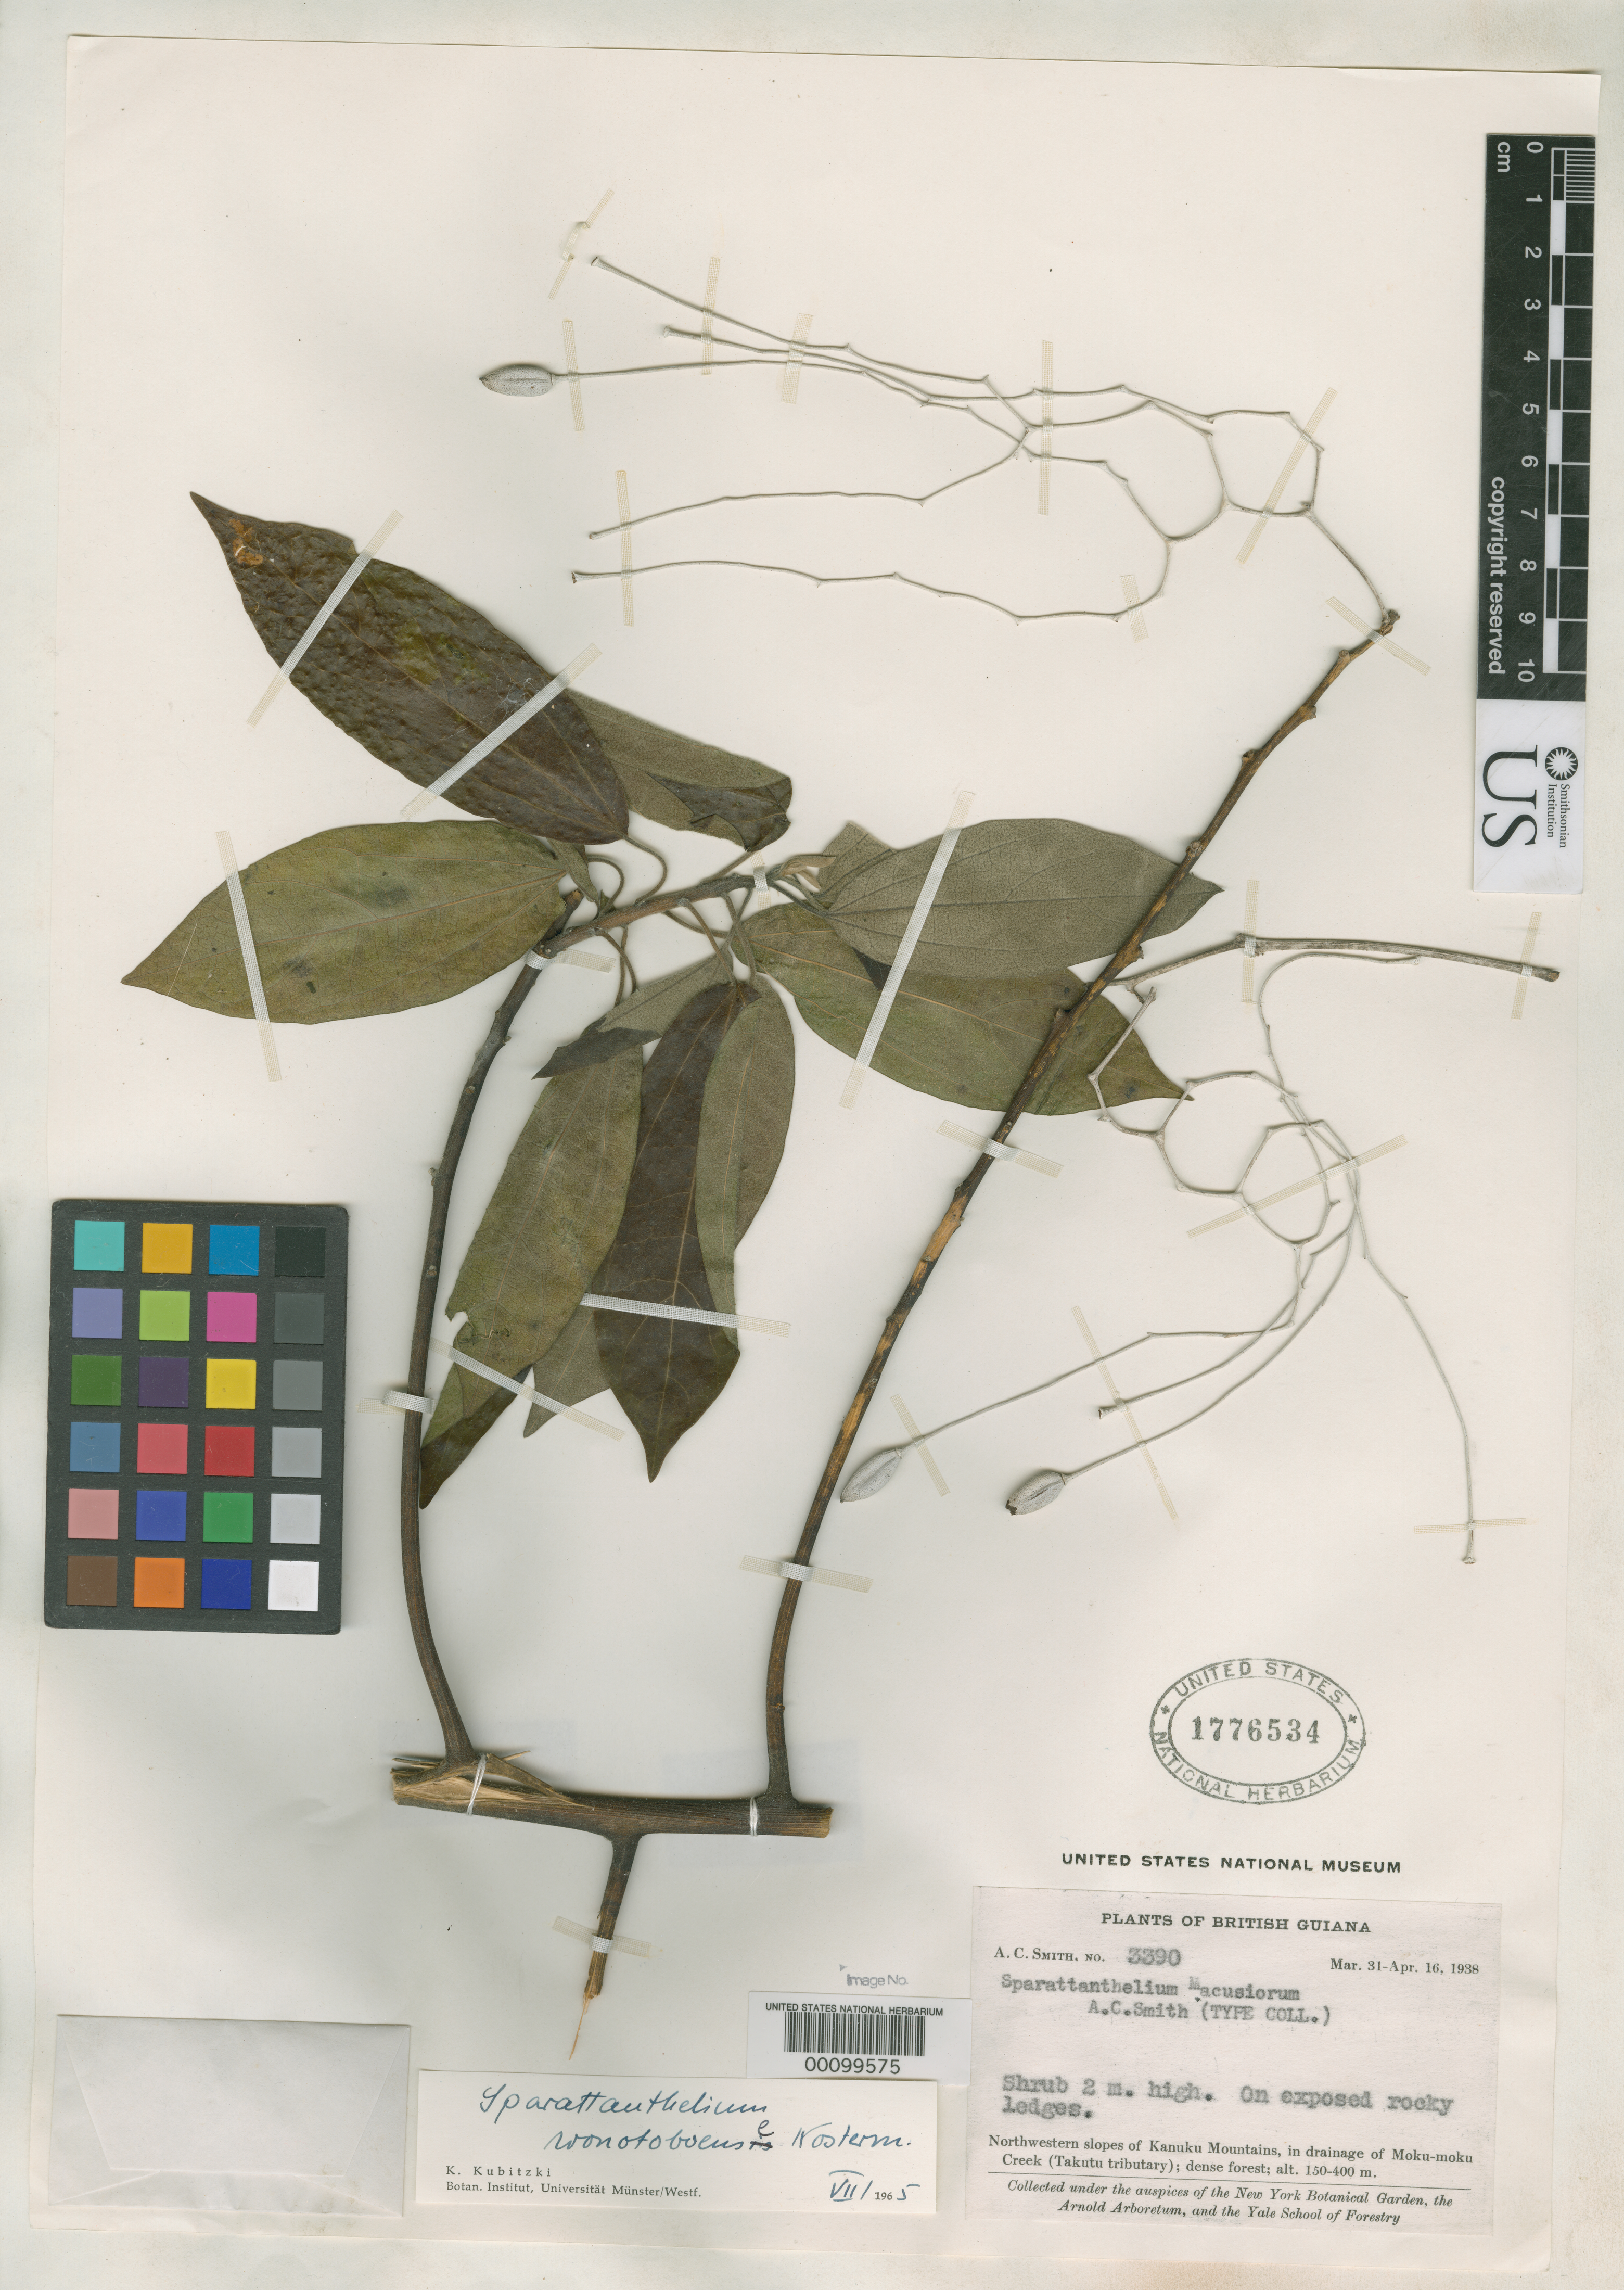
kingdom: Plantae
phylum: Tracheophyta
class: Magnoliopsida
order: Laurales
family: Hernandiaceae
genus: Sparattanthelium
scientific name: Sparattanthelium macusiorum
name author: A.C. Sm.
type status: Isotype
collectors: A. C. Smith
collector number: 3390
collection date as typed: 31 Mar 1938 to 16 Apr 1938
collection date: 1938-03-31/1938-04-16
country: Guyana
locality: NW slopes of Kanuku Mts., drainage of Moku-Moku Creek.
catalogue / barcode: US 1776534